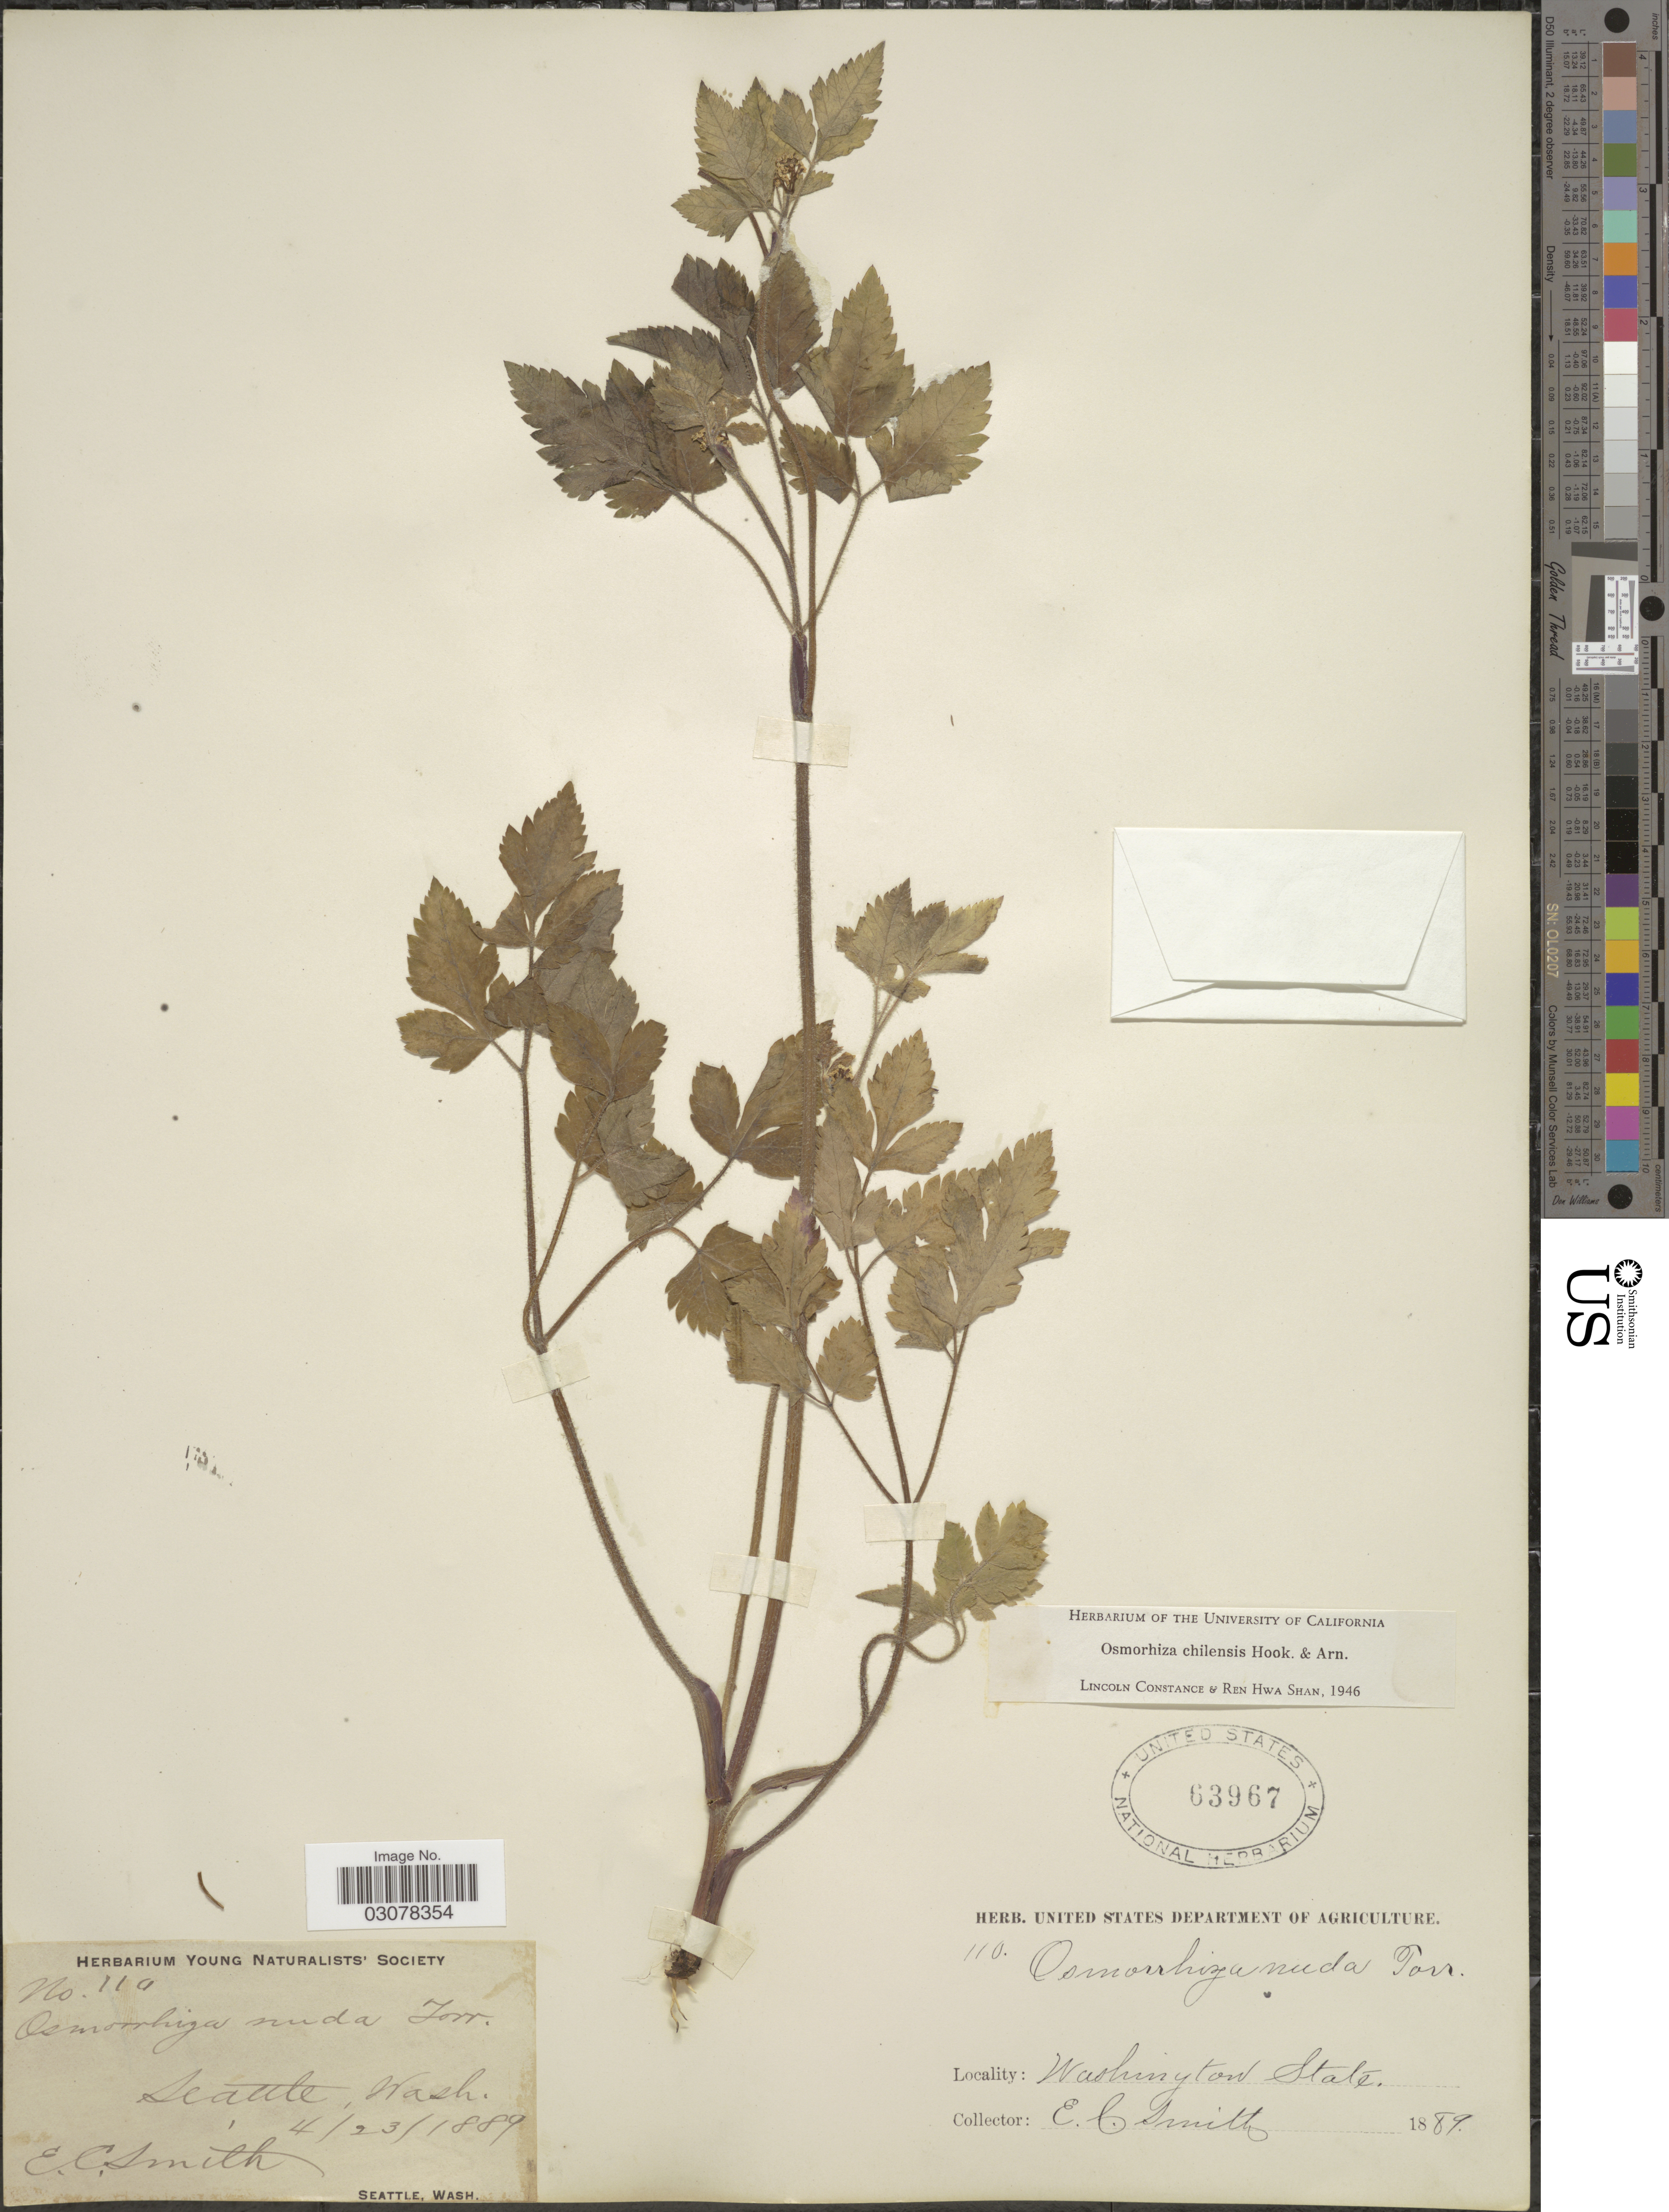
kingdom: Plantae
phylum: Tracheophyta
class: Magnoliopsida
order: Apiales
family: Apiaceae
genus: Osmorhiza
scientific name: Osmorhiza chilensis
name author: Hook. & Arn.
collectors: E. Smith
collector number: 110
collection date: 1889-04-23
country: United States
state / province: Washington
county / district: King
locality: Seattle.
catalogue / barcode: US 63967